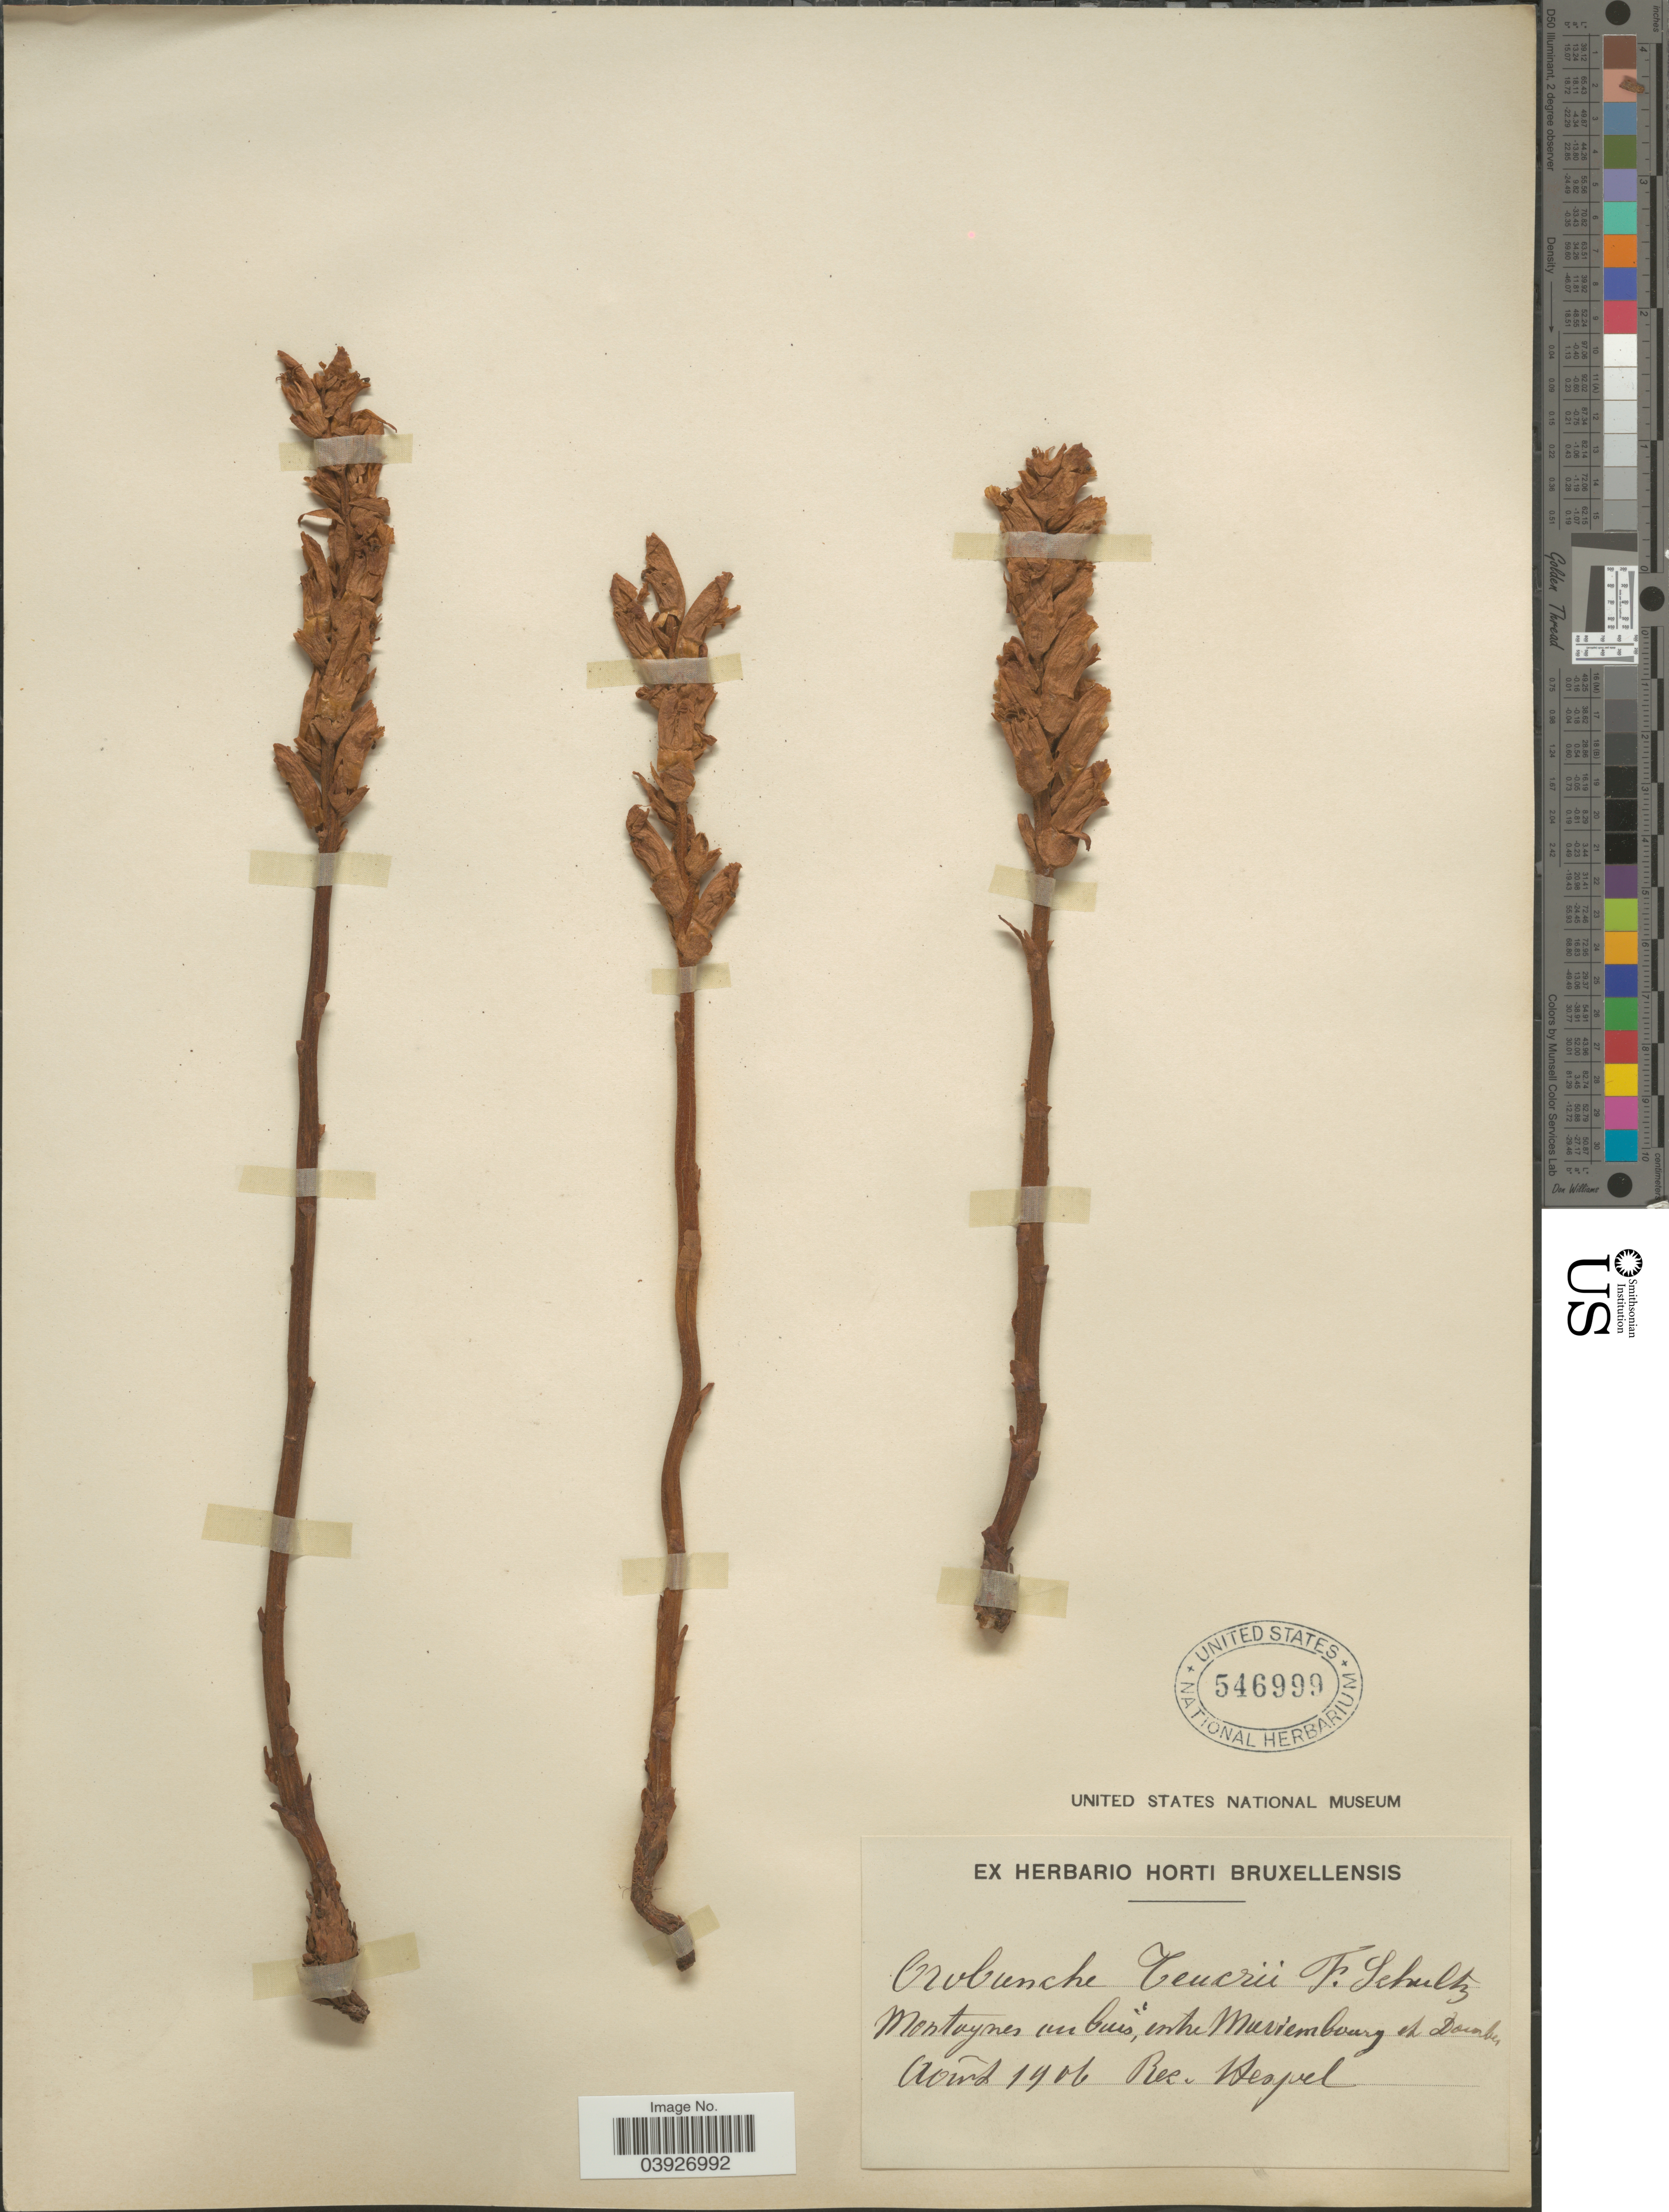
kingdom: Plantae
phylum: Tracheophyta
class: Magnoliopsida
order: Lamiales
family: Orobanchaceae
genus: Orobanche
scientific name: Orobanche teucrii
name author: Holandre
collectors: Hespel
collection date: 1906-08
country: Belgium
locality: Montaynes au bois, in the Mariembourg eh Danubes.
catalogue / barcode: US 546999